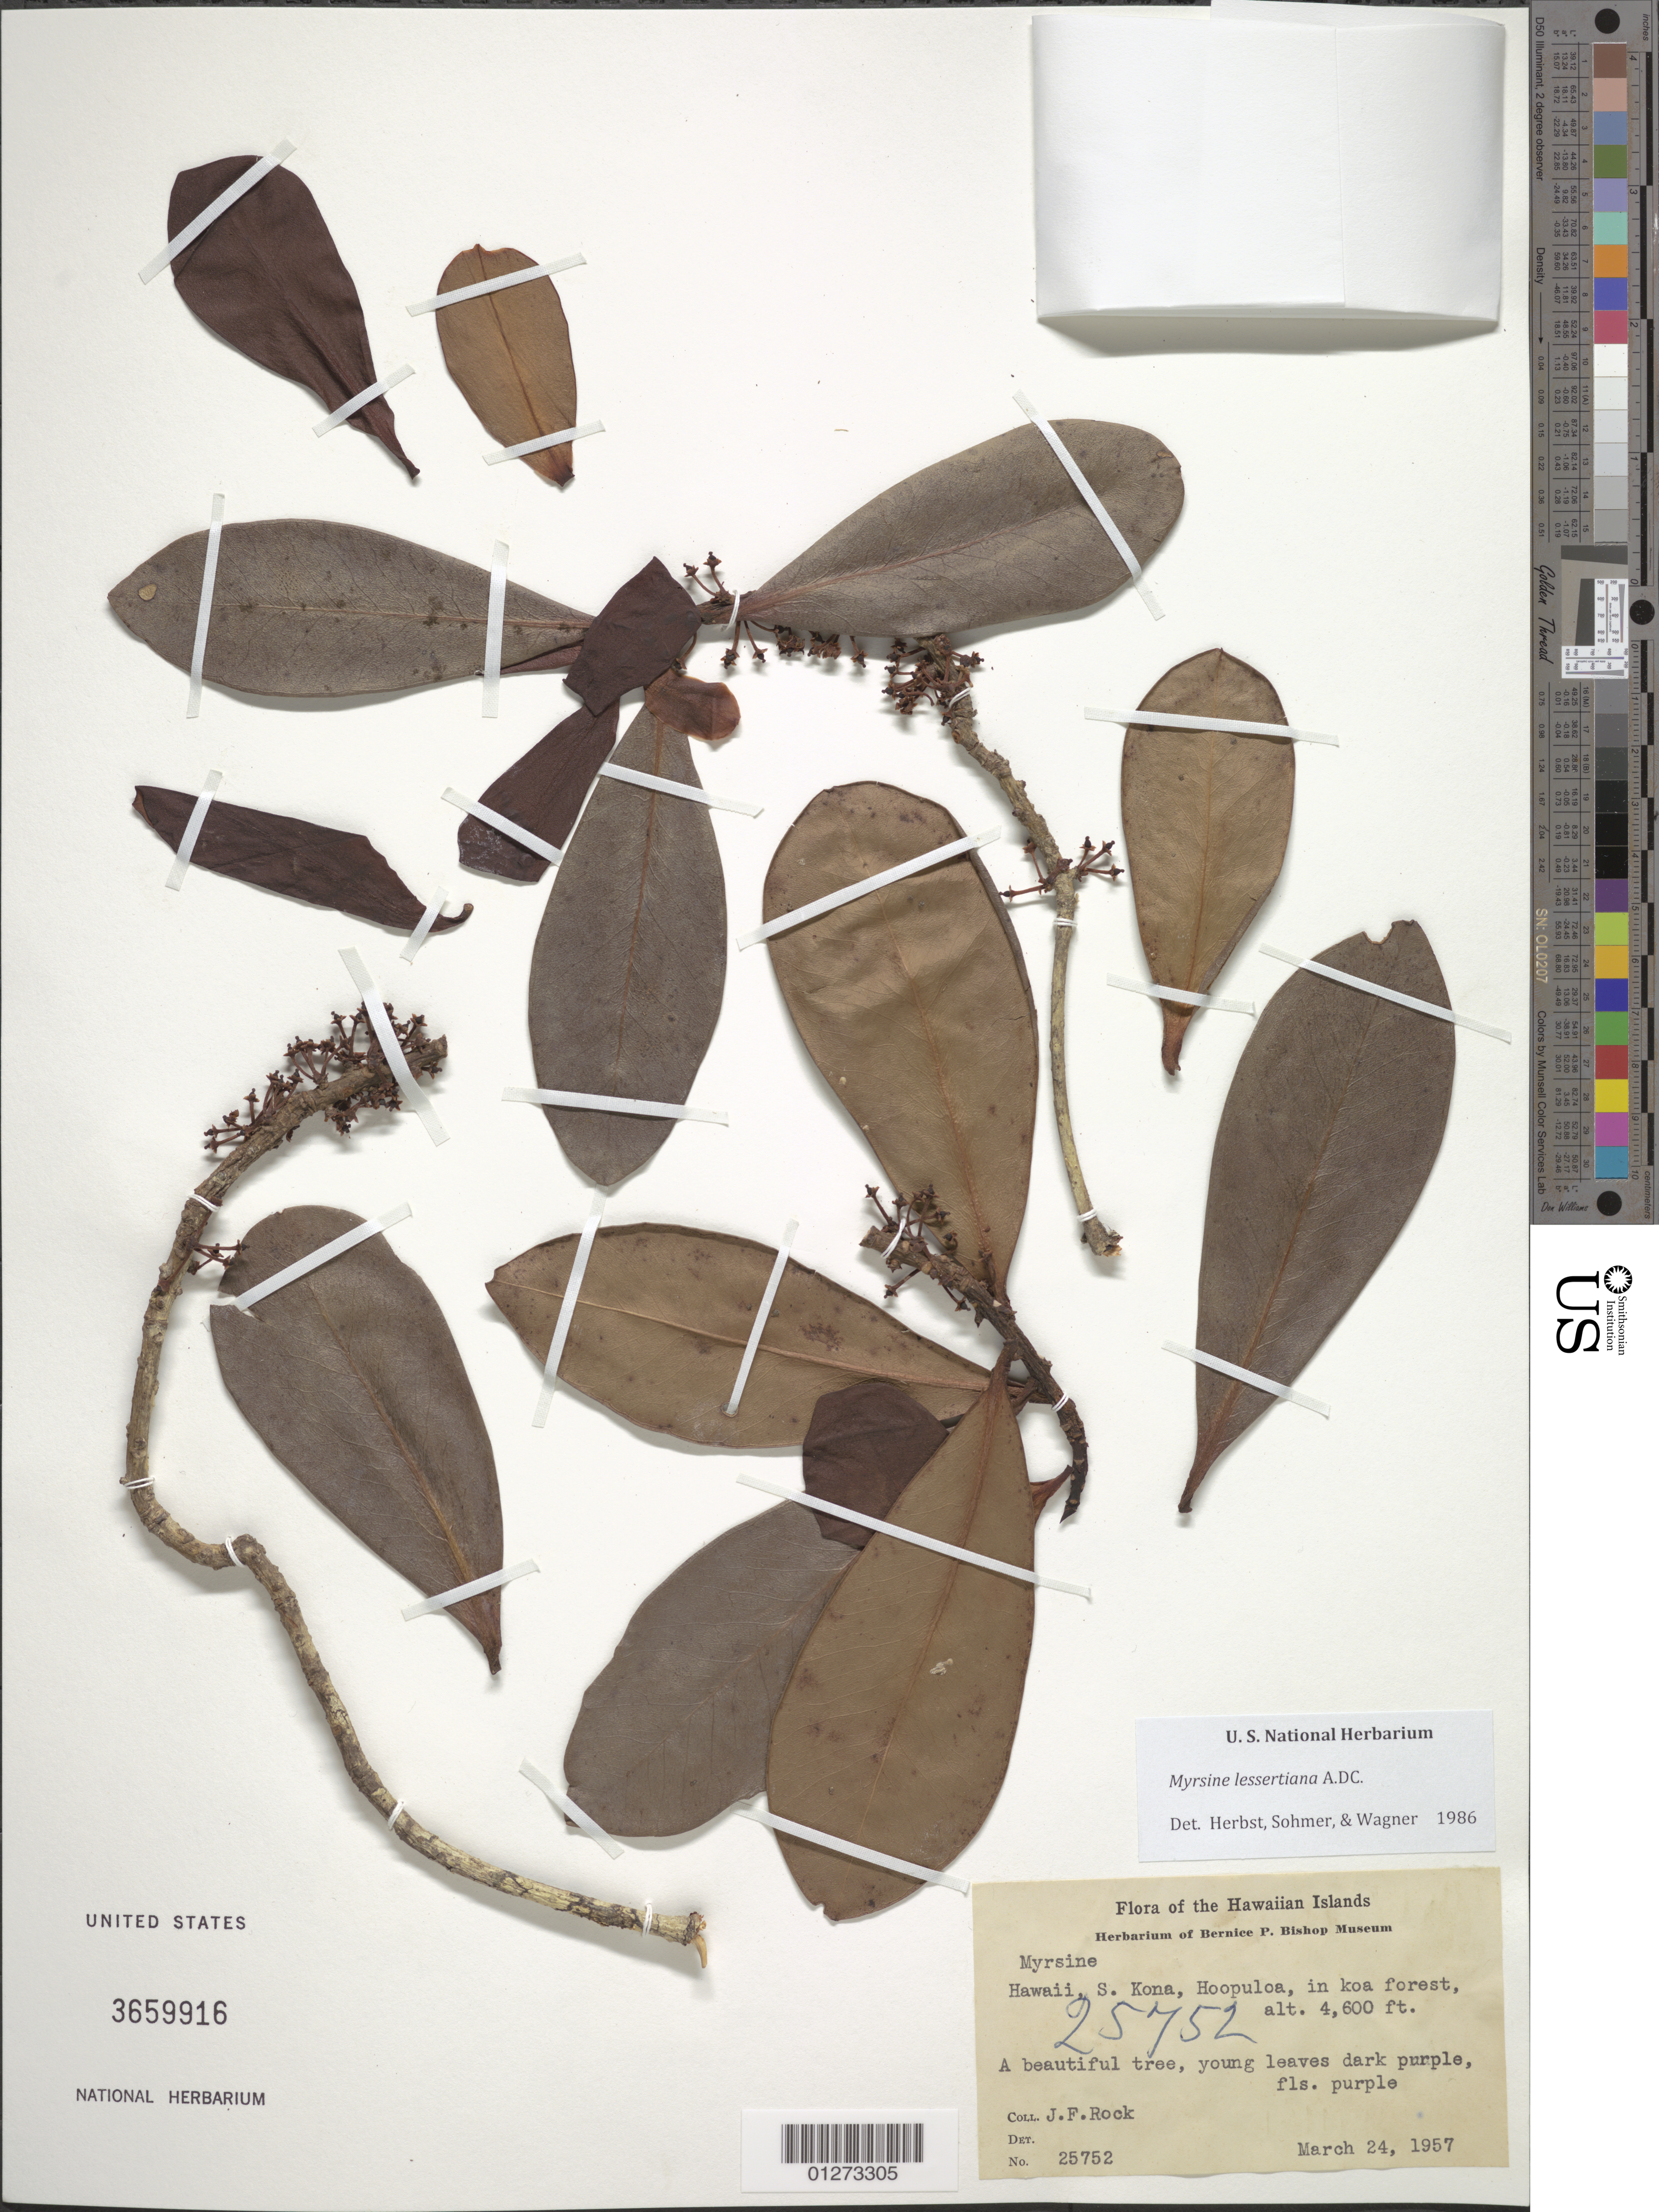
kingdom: Plantae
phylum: Tracheophyta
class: Magnoliopsida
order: Ericales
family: Primulaceae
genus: Myrsine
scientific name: Myrsine lessertiana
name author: A. DC.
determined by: Herbst, D. R.; Sohmer, S. H.; Wagner, W. L.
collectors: J. F. Rock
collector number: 25752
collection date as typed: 24 Mar 1957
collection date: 1957-03-24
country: United States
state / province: Hawaii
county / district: Hawaii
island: Hawaii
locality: S Kona, Hoopuloa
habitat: Forest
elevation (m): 1402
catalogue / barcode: US 3659916